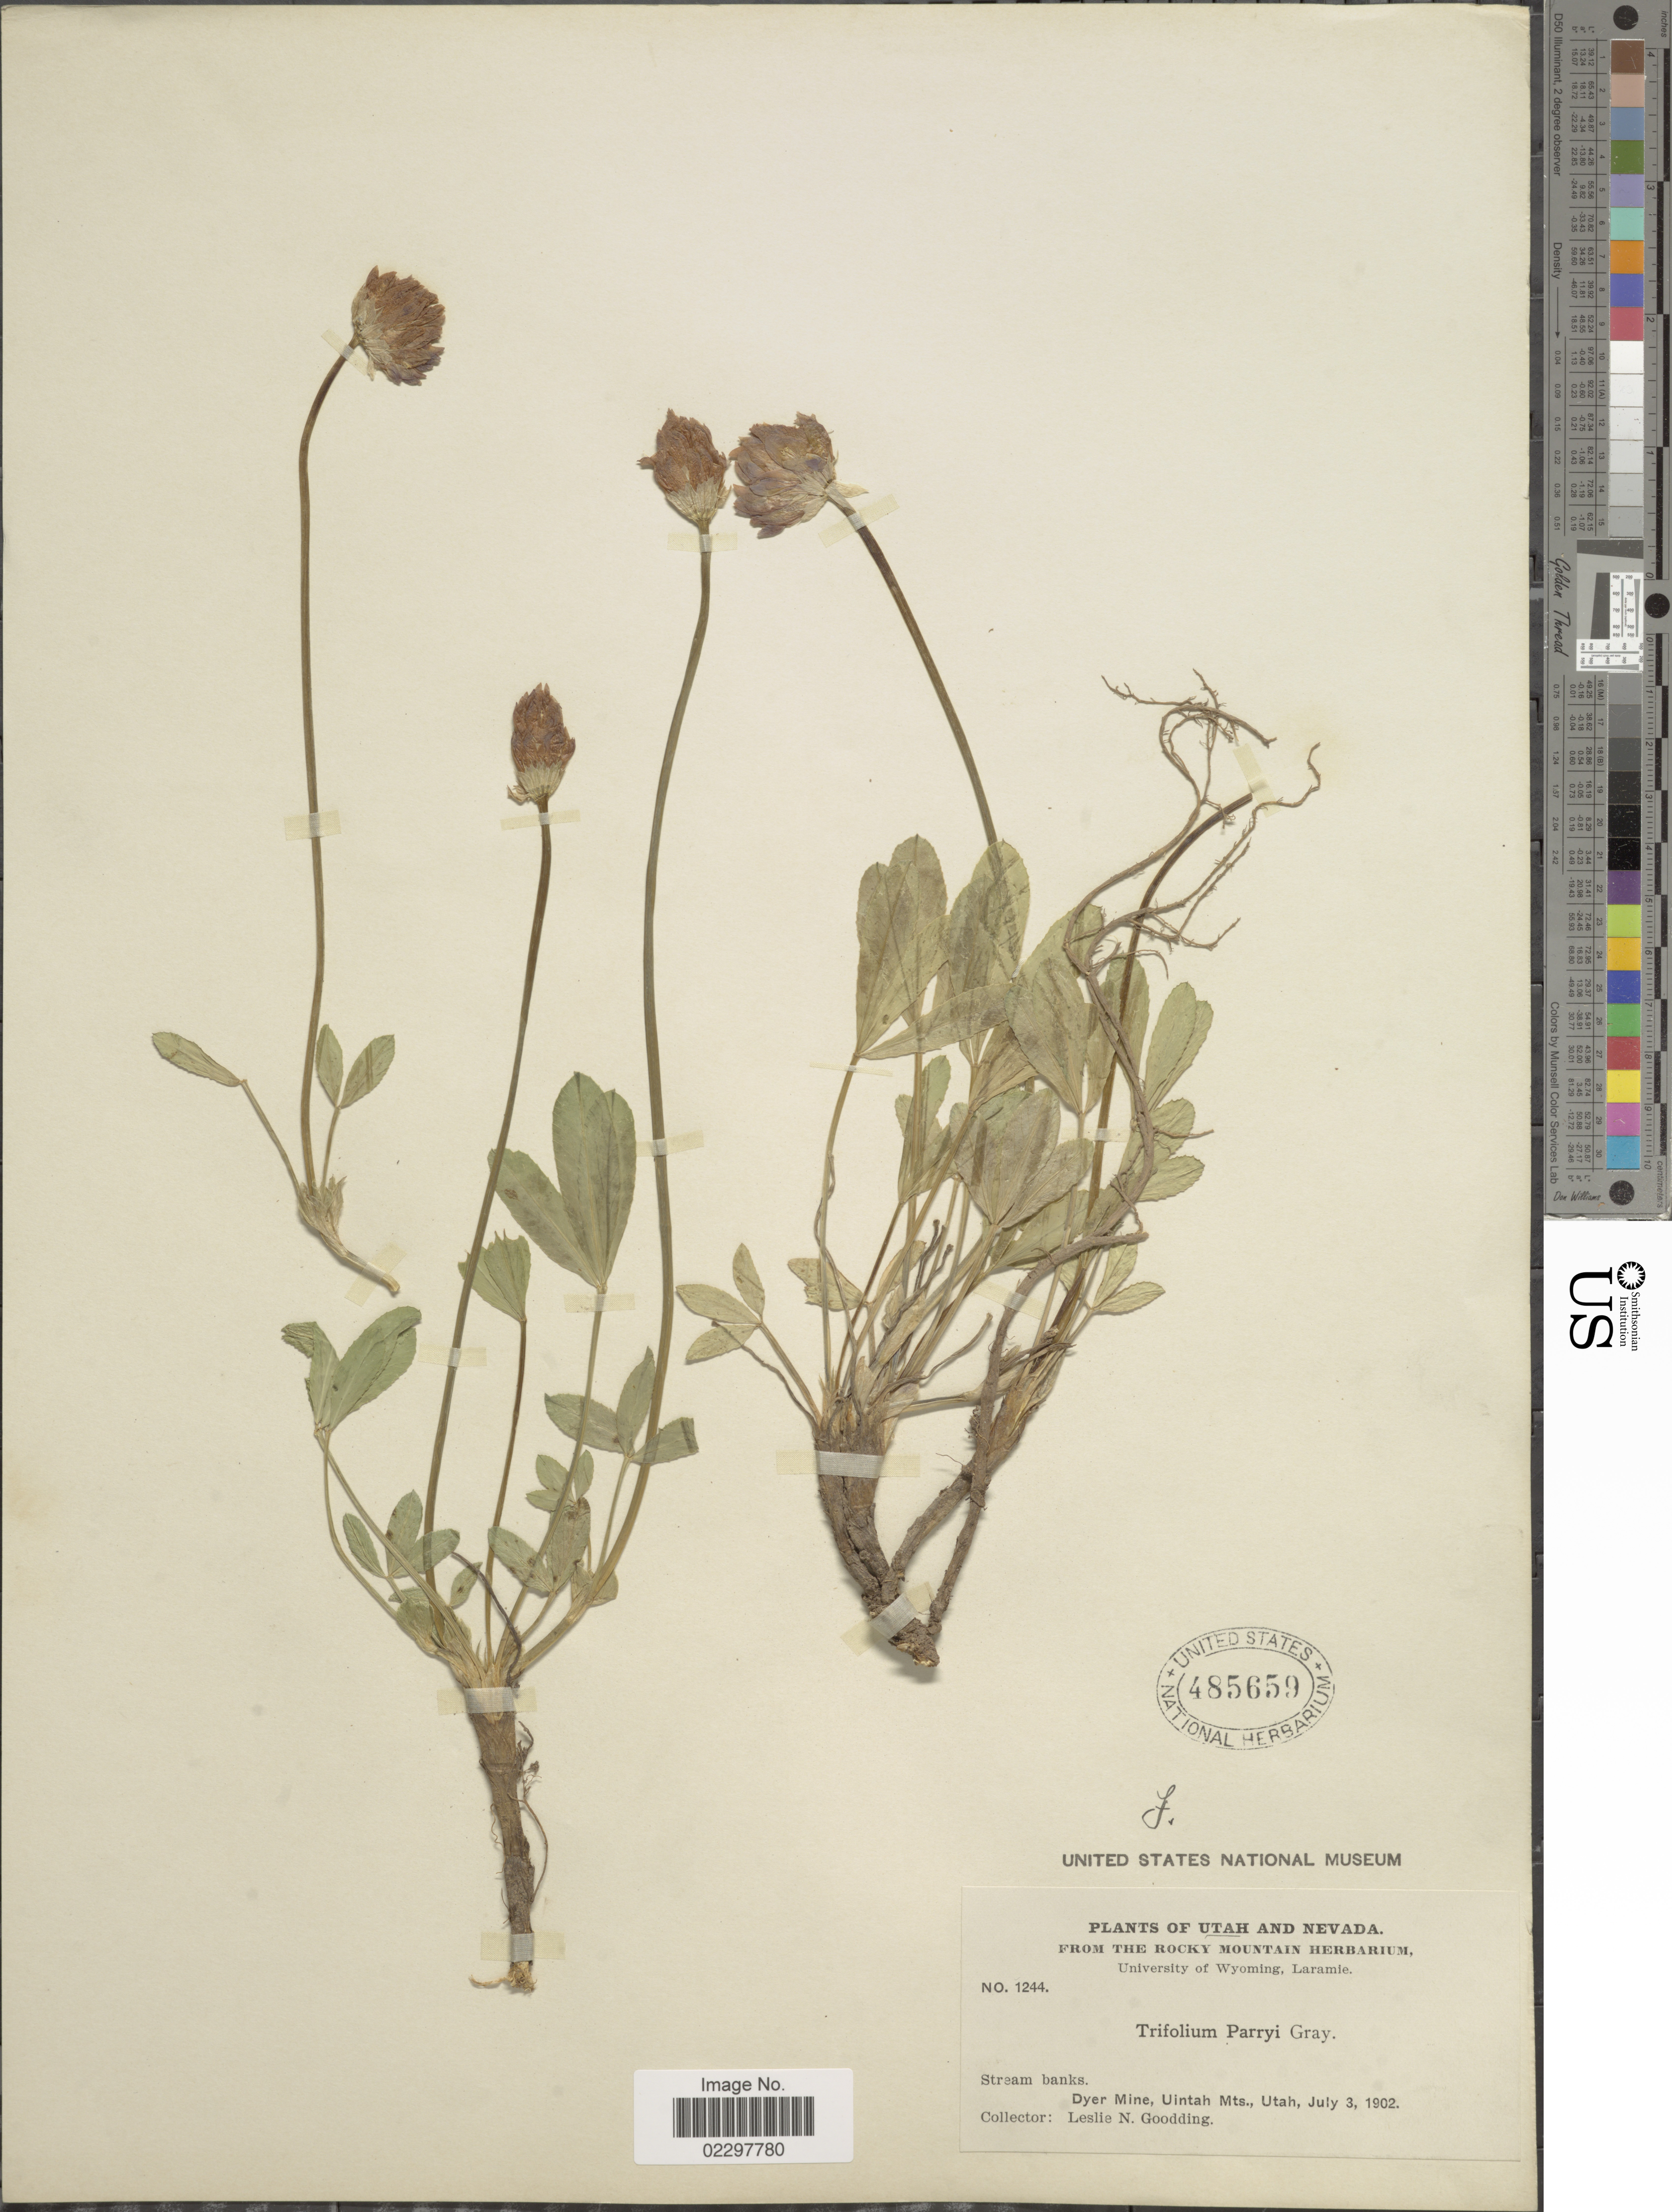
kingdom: Plantae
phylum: Tracheophyta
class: Magnoliopsida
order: Fabales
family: Fabaceae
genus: Trifolium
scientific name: Trifolium parryi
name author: A. Gray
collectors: L. N. Goodding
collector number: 1244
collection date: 1902-07-03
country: United States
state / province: Utah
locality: Utah and Nevada, Stream banks, Dyer Mine, Uintah Mts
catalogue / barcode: US 485659